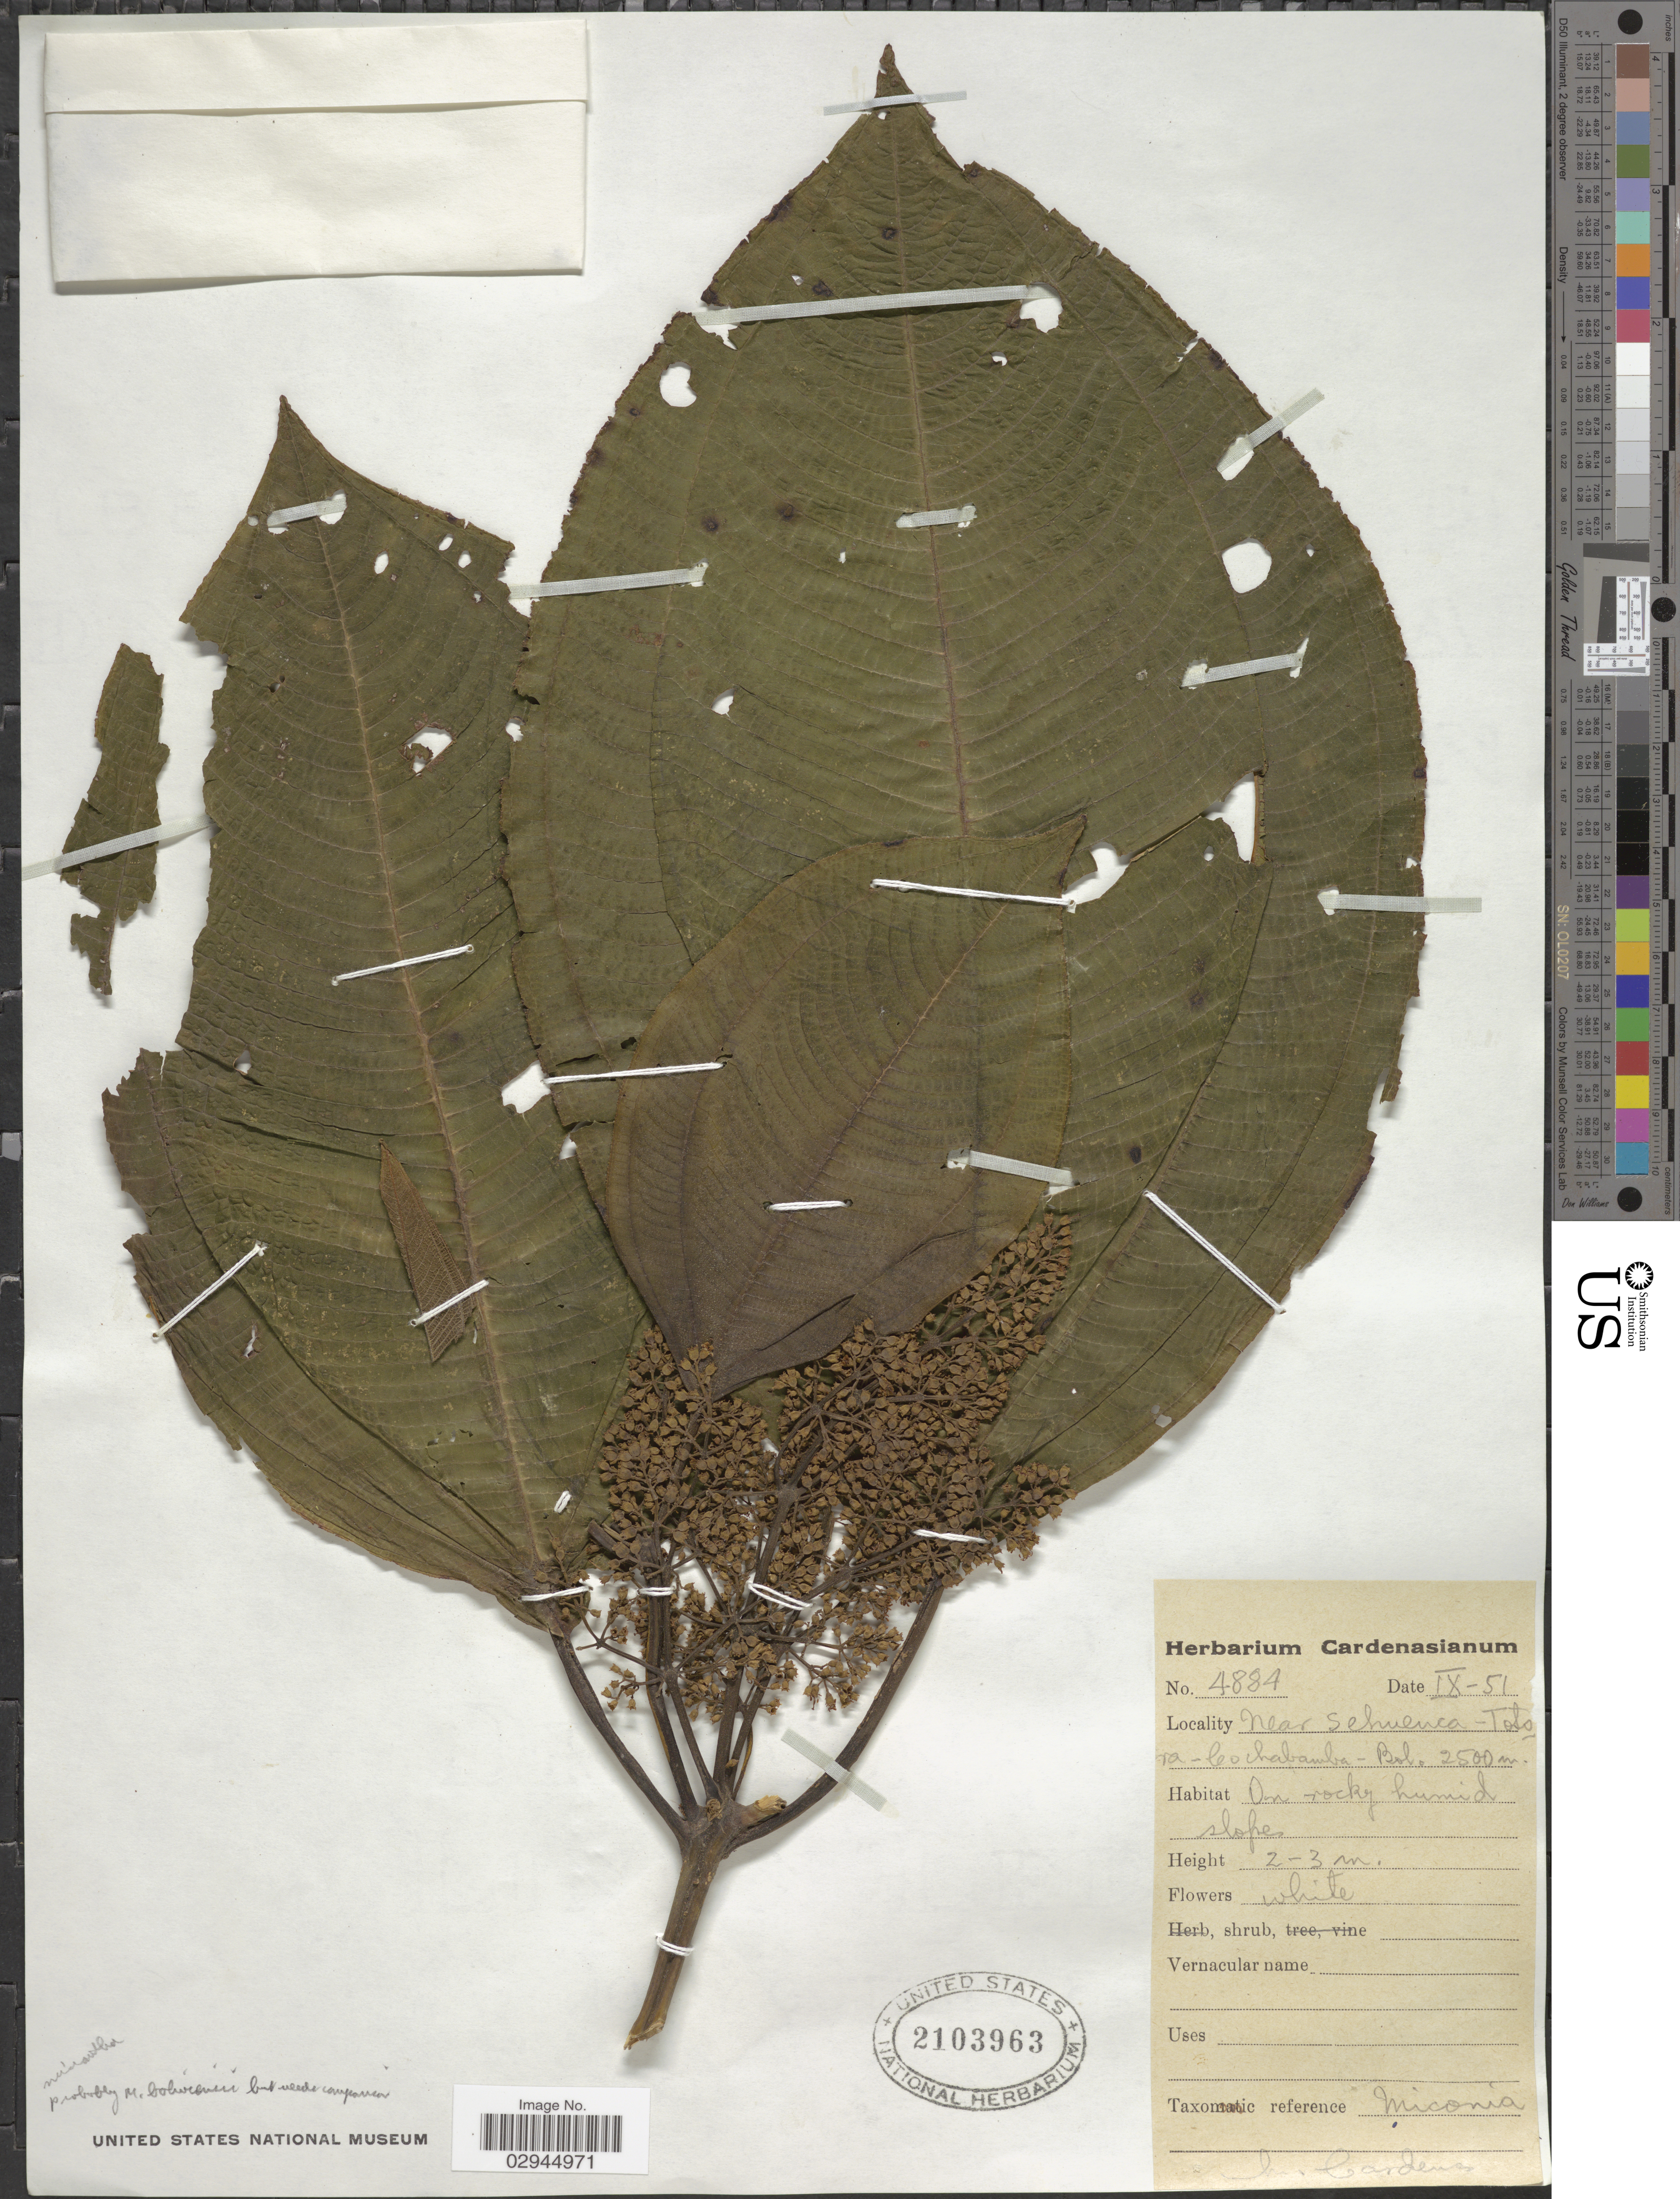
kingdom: Plantae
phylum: Tracheophyta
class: Magnoliopsida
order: Myrtales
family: Melastomataceae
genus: Miconia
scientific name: Miconia sp.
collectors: M. Cárdenas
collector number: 4884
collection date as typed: Transcribed d/m/y: /9/51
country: Bolivia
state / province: Cochabamba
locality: Near Sehuenca - Totora.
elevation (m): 2500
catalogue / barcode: US 2103963